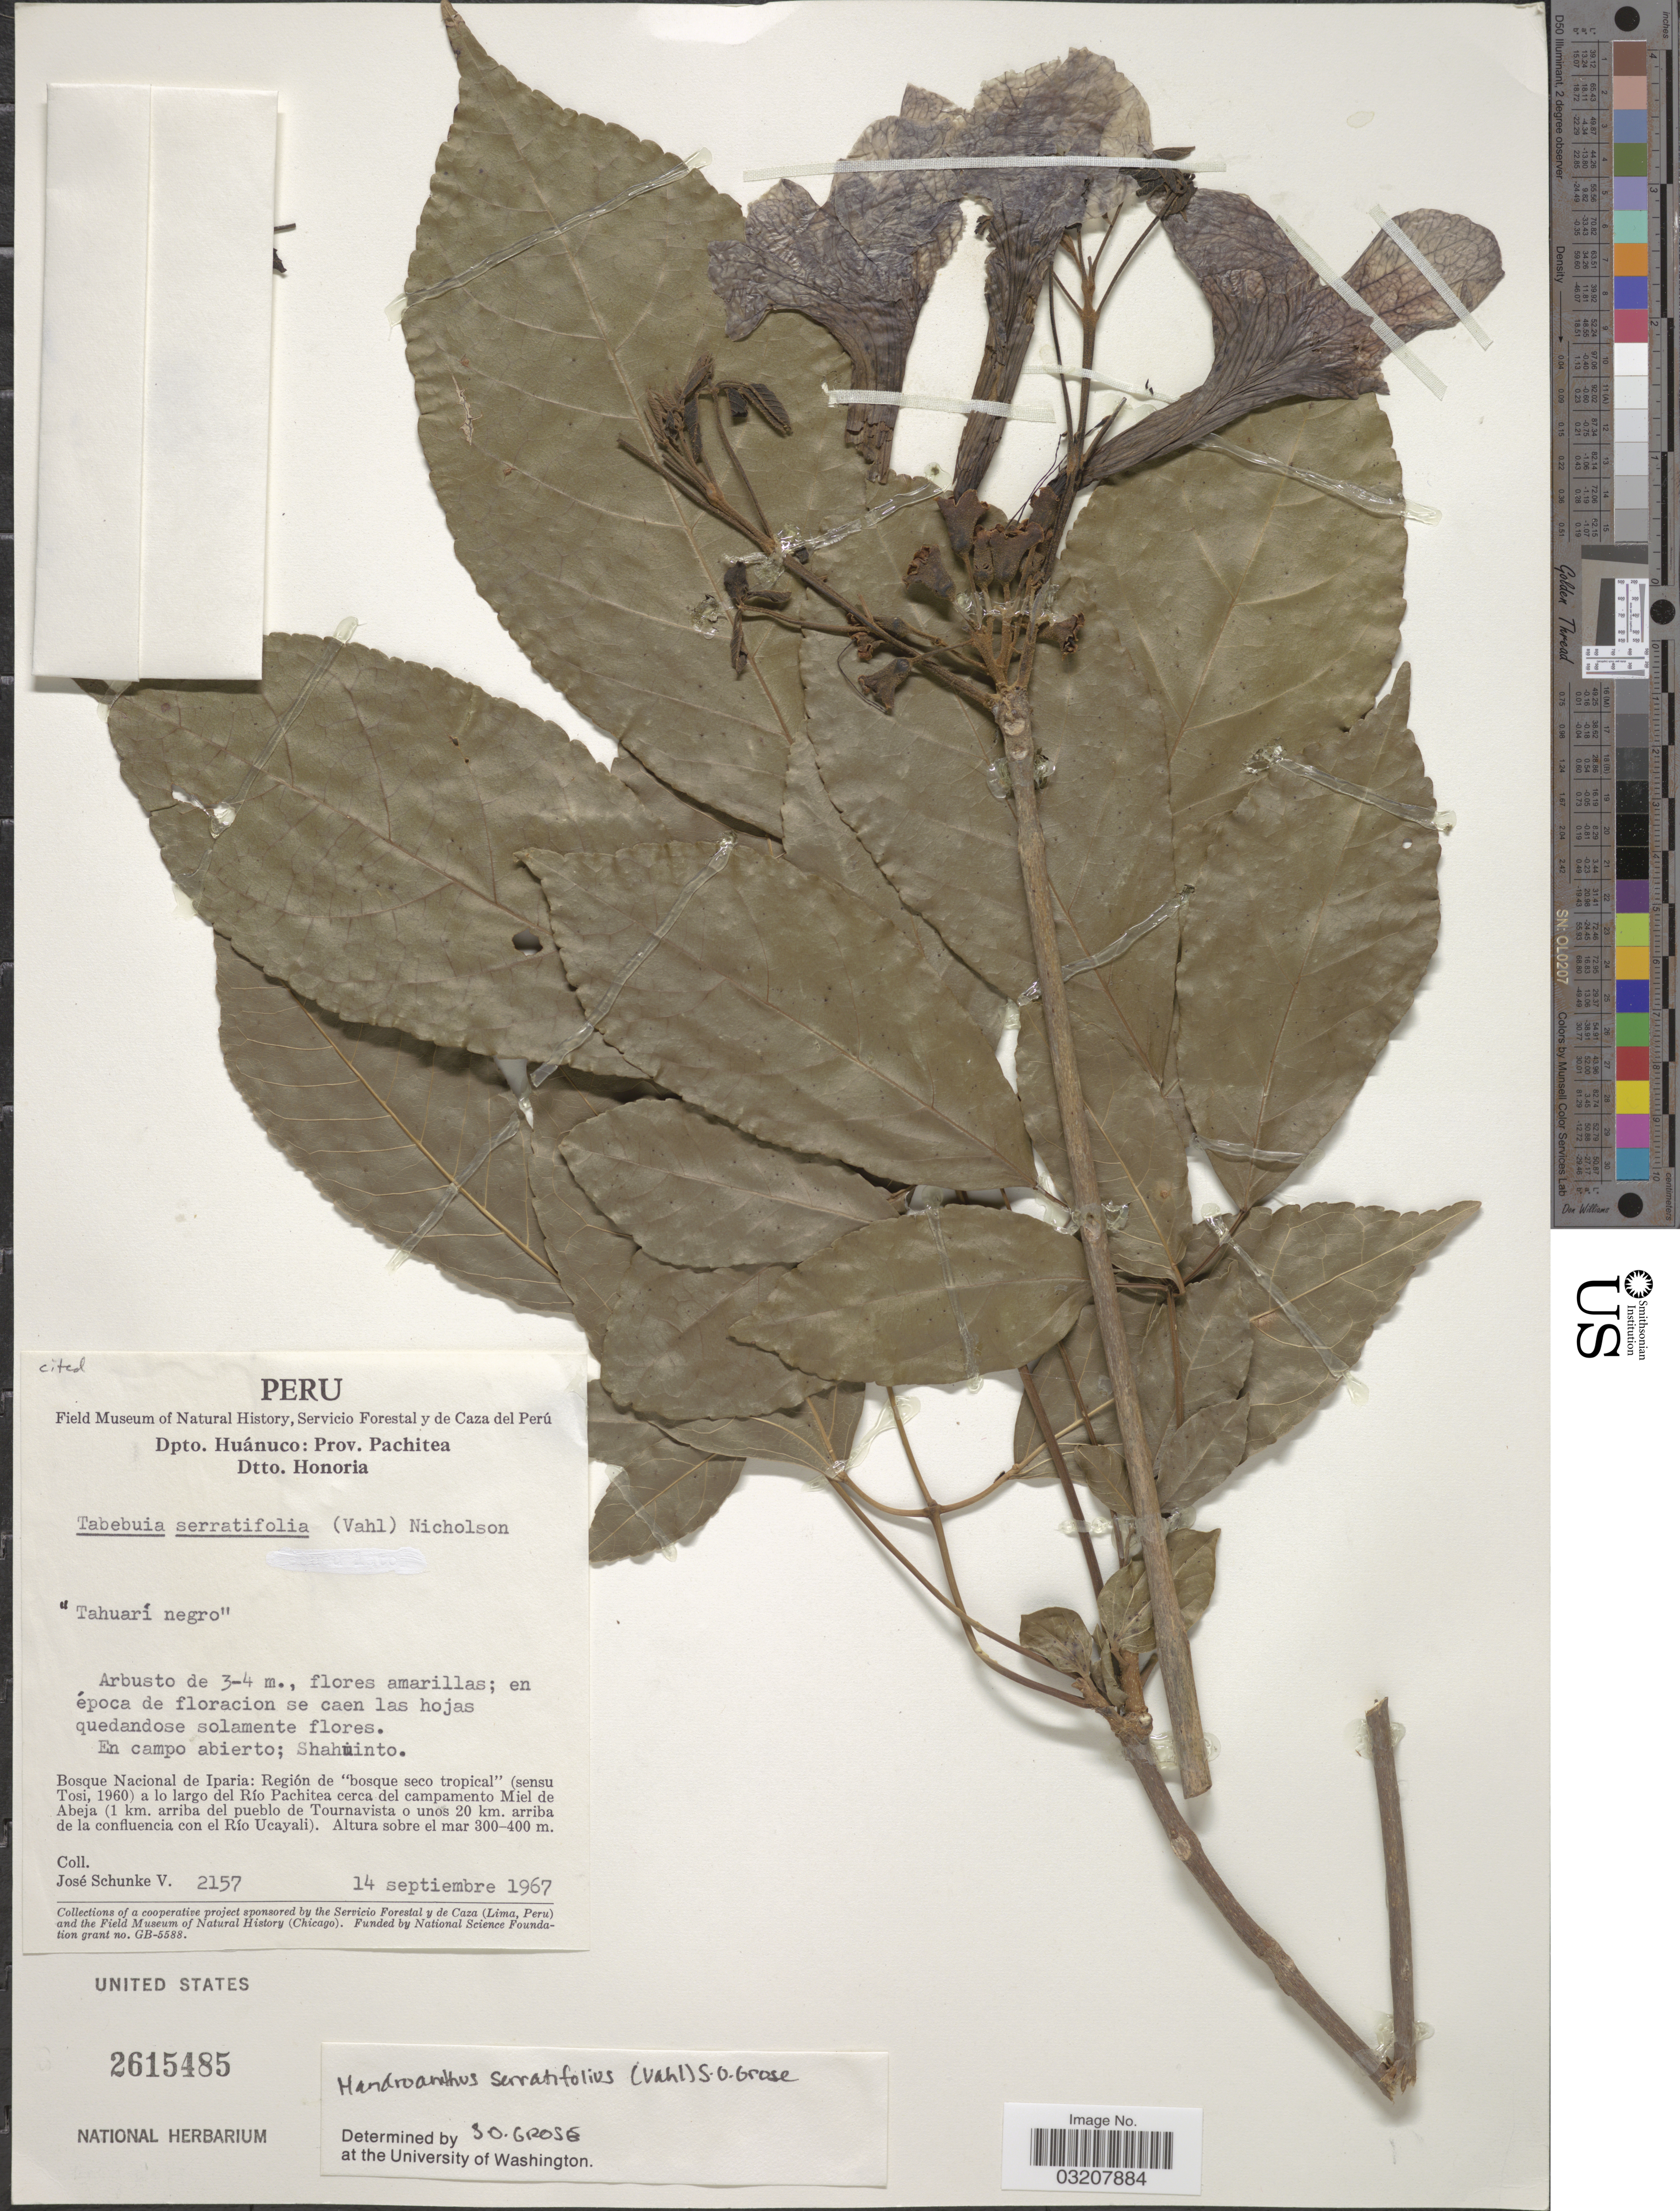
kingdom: Plantae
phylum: Tracheophyta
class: Magnoliopsida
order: Lamiales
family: Bignoniaceae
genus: Handroanthus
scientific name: Handroanthus serratifolius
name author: (Vahl) S.O. Grose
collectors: J. Schunke Vigo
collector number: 2157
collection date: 1967-09-14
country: Peru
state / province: Huánuco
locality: Dpto. Huánuco: Prov. Pachitea. Dtto. Honoria. Bosque Nacional de Iparia: Región de "bosque seco tropical" a lo largo del Río Pachitea cerca del campamento Miel de Abeja (1 km. arriba del pueblo de Tournavista o unos 20 km. arriba de la confluencia con el Río Ucayali).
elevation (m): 300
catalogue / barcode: US 2615485